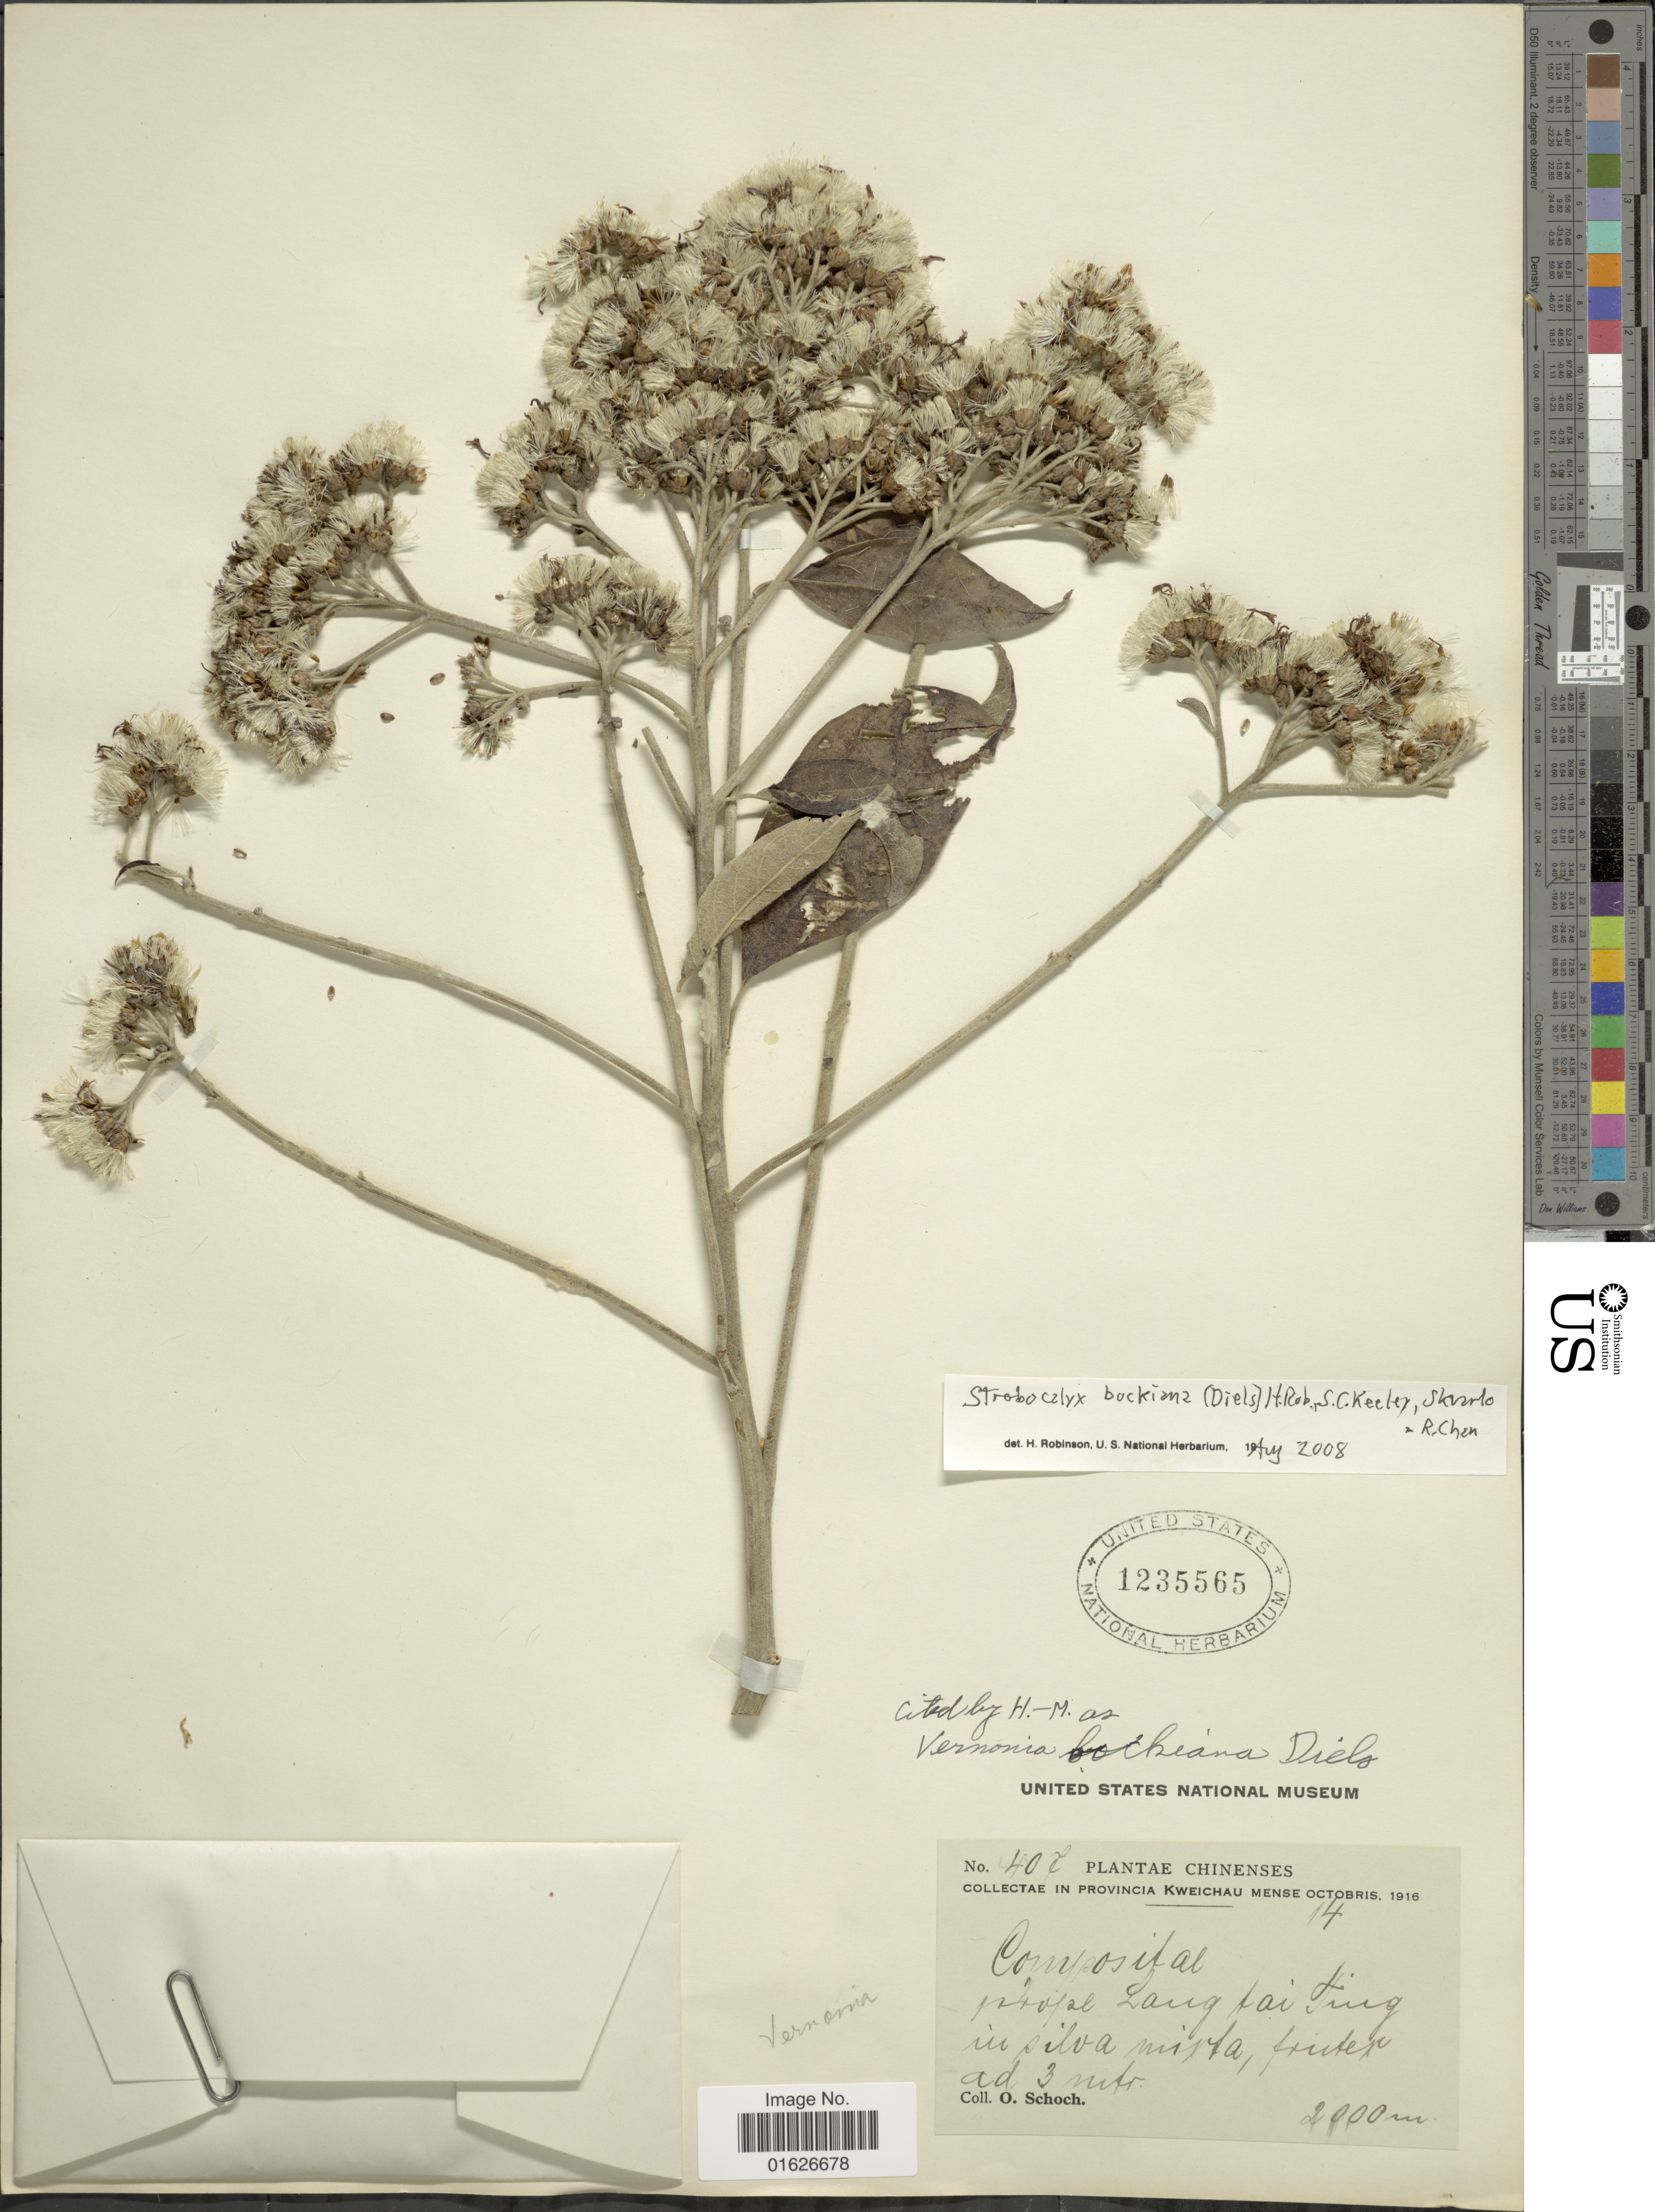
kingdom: Plantae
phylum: Tracheophyta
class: Magnoliopsida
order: Asterales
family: Asteraceae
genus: Strobocalyx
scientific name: Strobocalyx bockiana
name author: (Diels) H. Rob.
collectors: O. Schoch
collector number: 402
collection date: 1916-10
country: China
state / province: Guizhou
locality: Provincia Kweichau, Lang Tai Tung.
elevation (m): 2000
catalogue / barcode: US 1235565